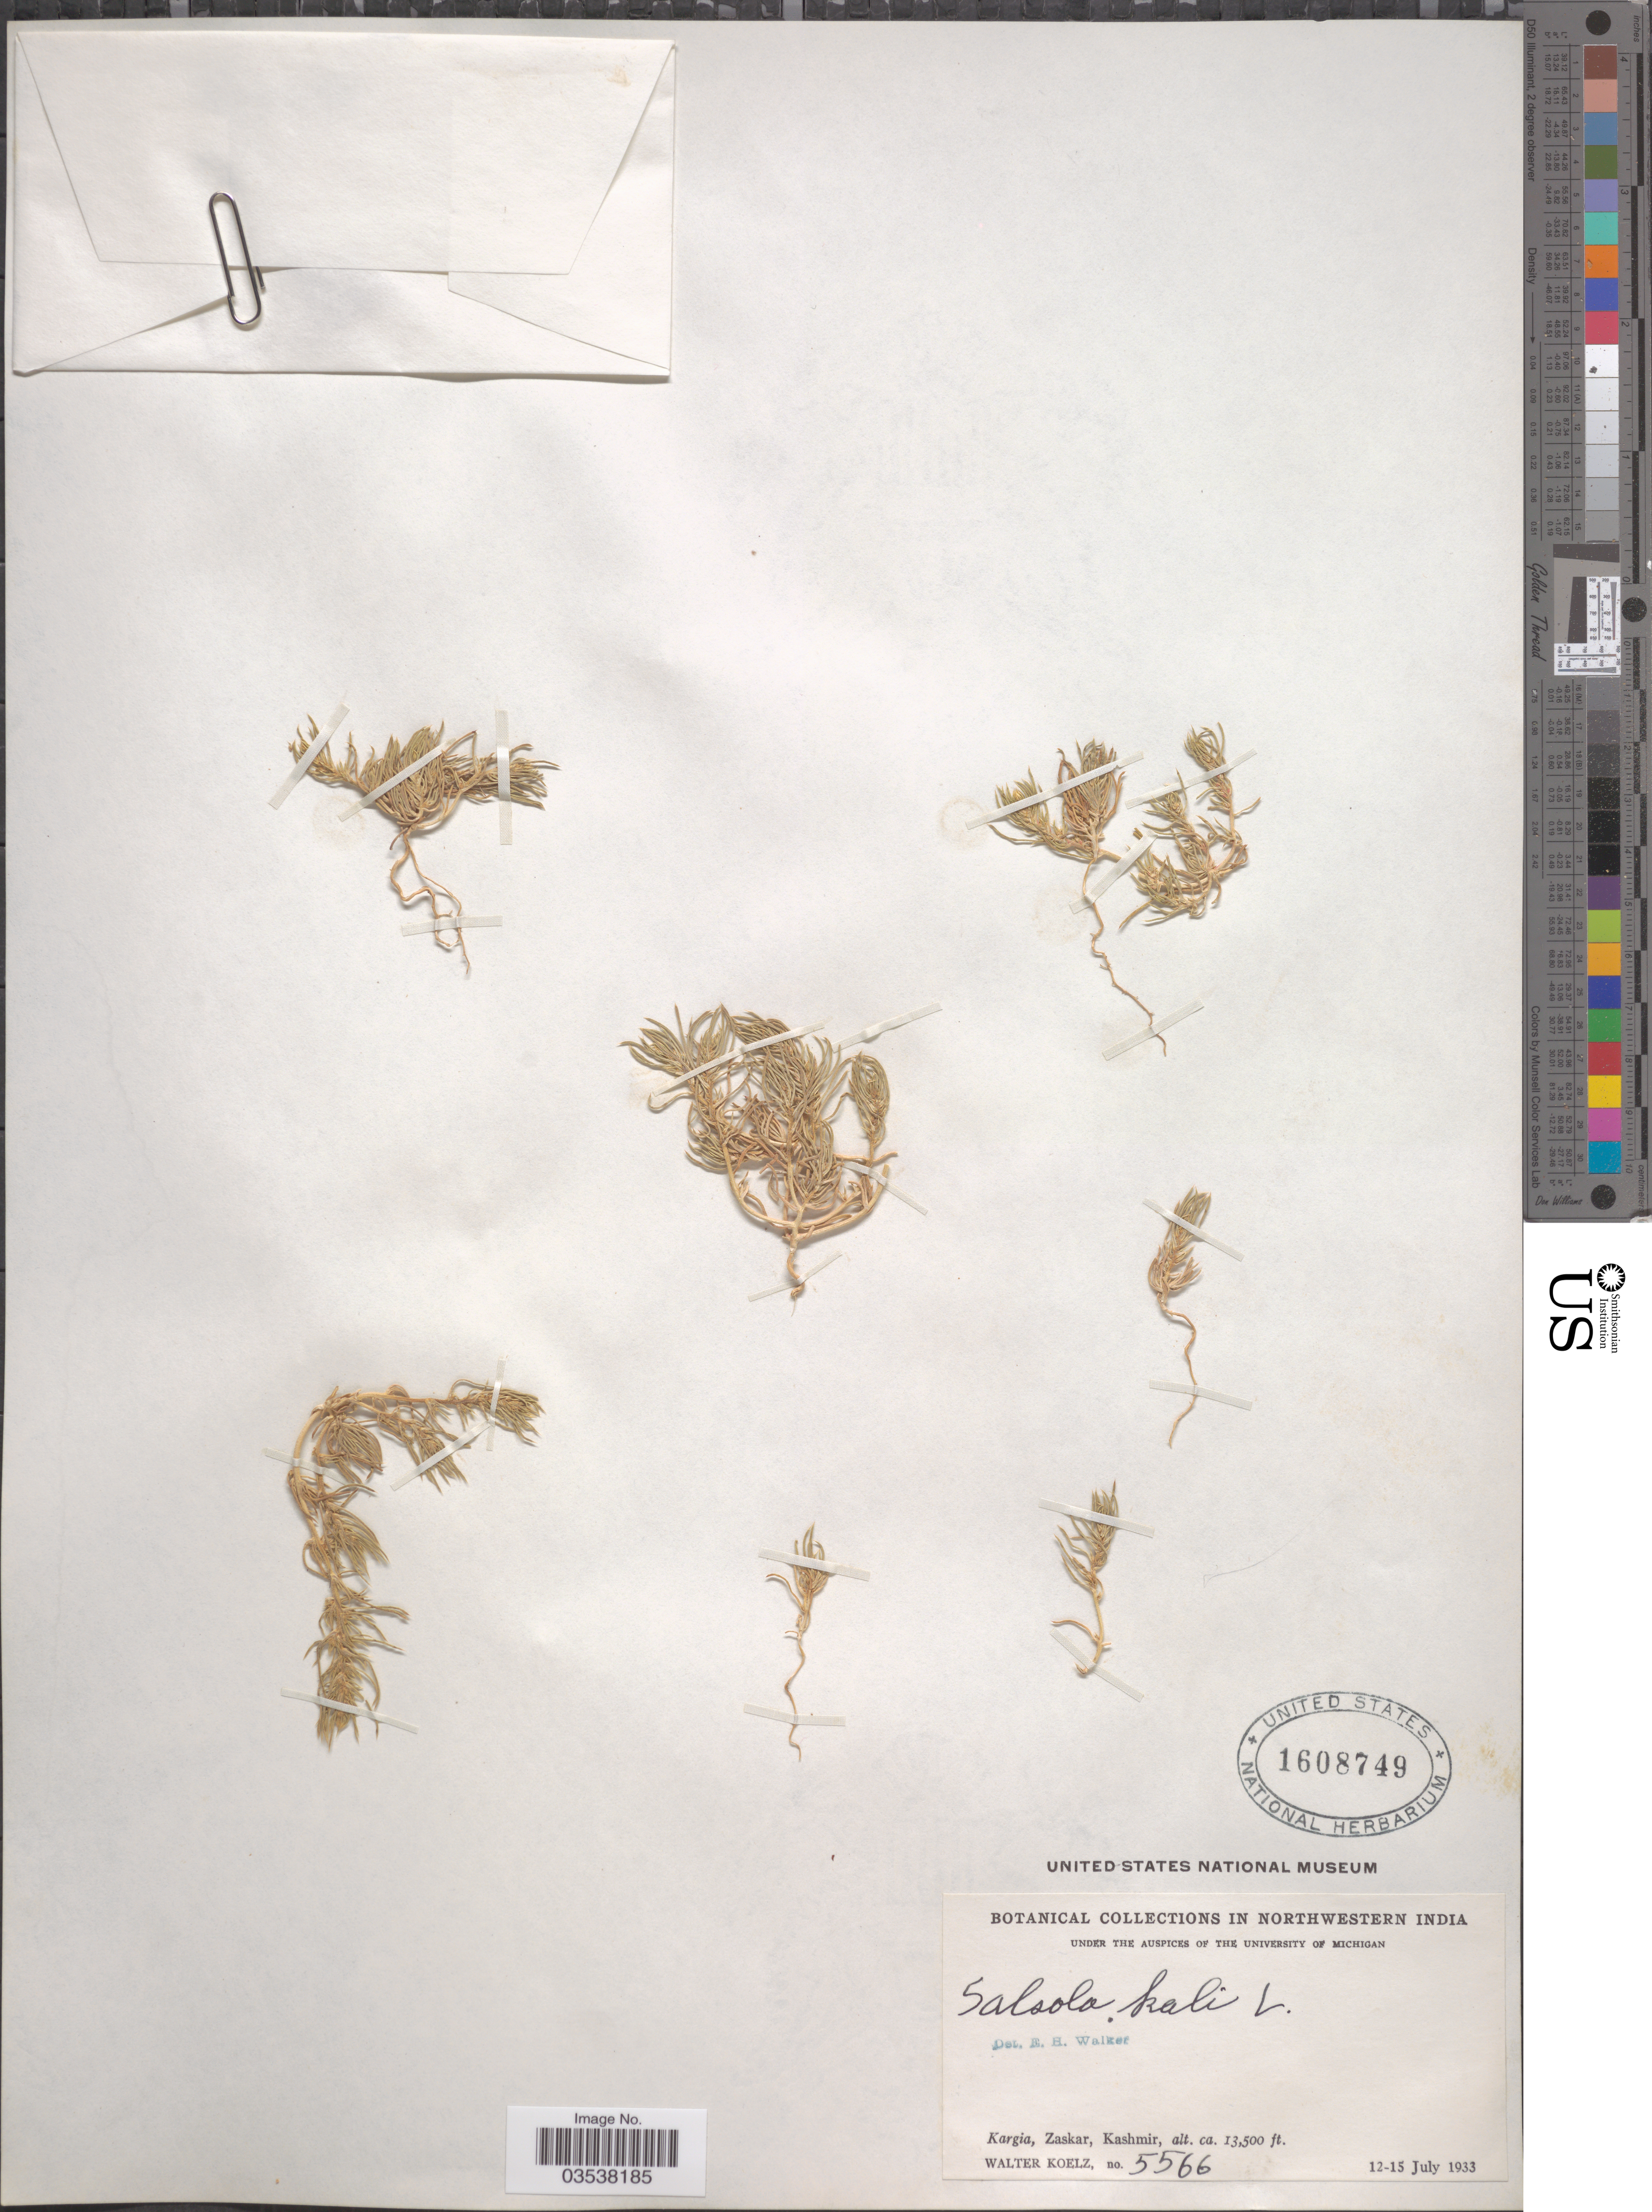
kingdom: Plantae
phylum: Tracheophyta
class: Magnoliopsida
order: Caryophyllales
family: Amaranthaceae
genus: Salsola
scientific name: Salsola kali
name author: L.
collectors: W. N. Koelz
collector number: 5566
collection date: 1933-07-12/1933-07-15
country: India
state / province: Jammu and Kashmir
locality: Northwestern India. Kargia, Zaskar, Kashmir.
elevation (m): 4115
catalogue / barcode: US 1608749